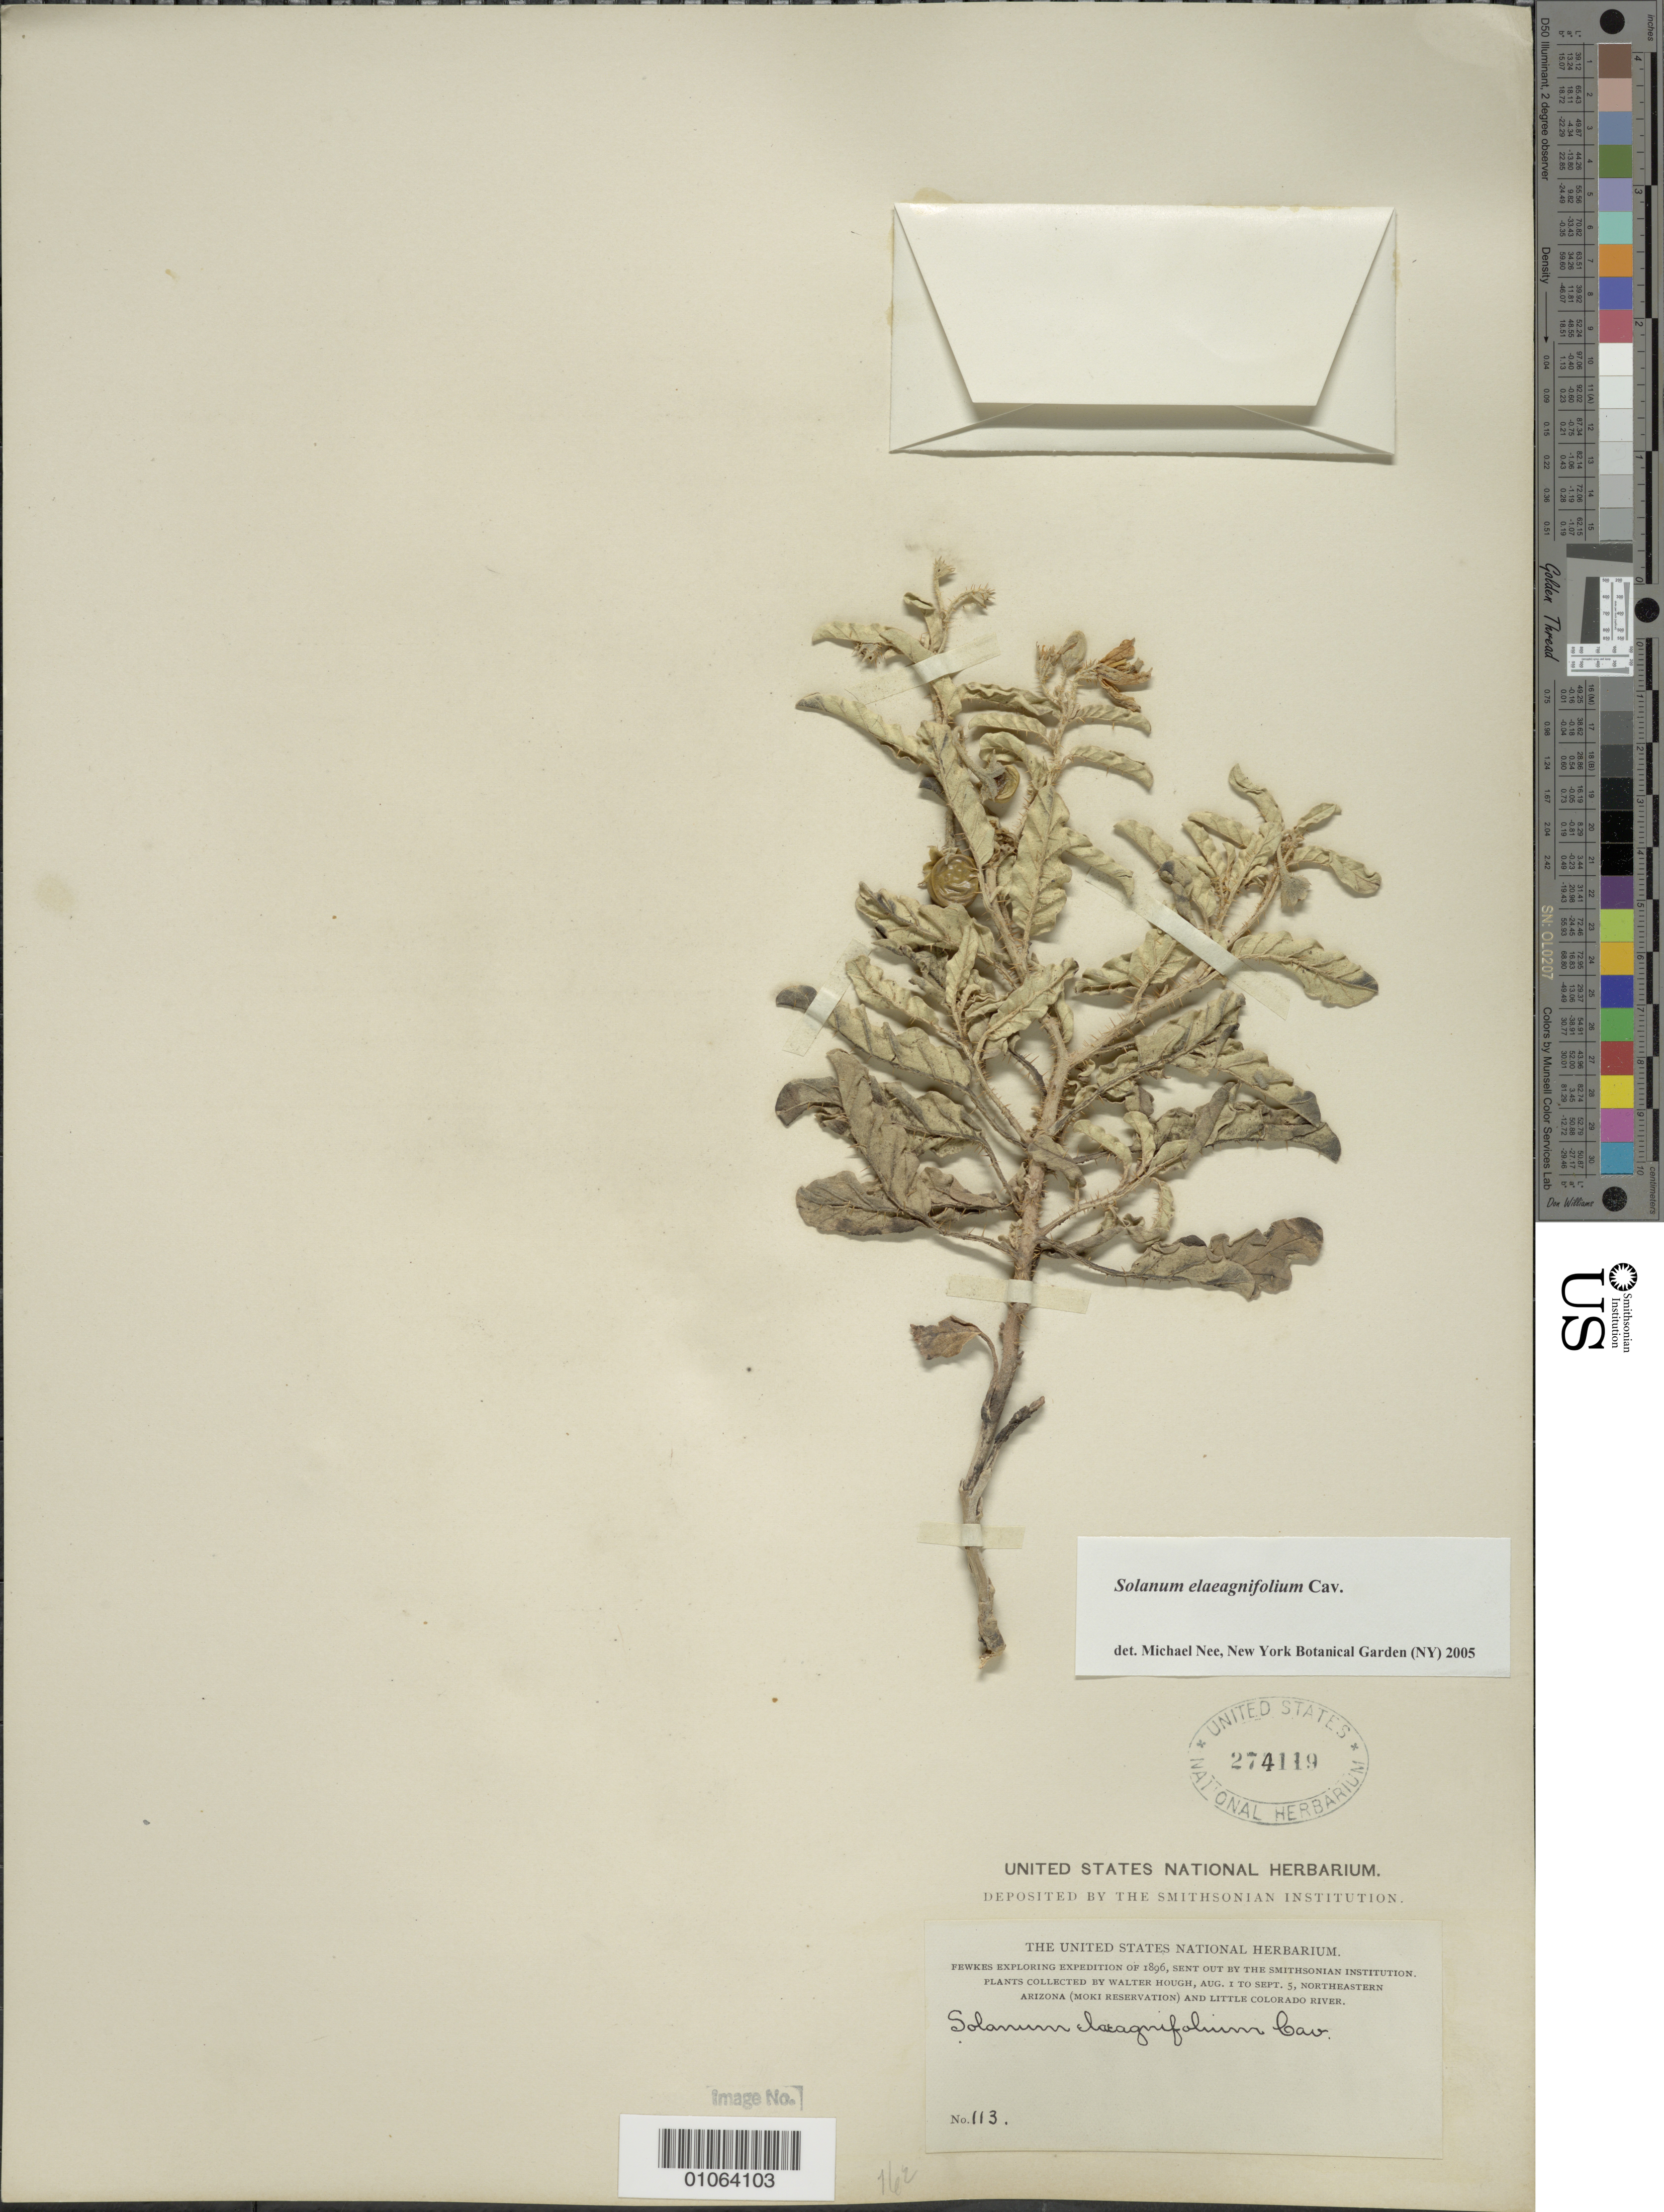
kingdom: Plantae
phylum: Tracheophyta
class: Magnoliopsida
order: Solanales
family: Solanaceae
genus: Solanum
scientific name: Solanum elaeagnifolium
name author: Cav.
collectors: W. Hough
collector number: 113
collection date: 1896-08-01/1896-09-05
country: United States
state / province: Arizona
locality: Northeastern Arizona (Moki Reservation) and Little Colorado River.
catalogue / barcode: US 274119